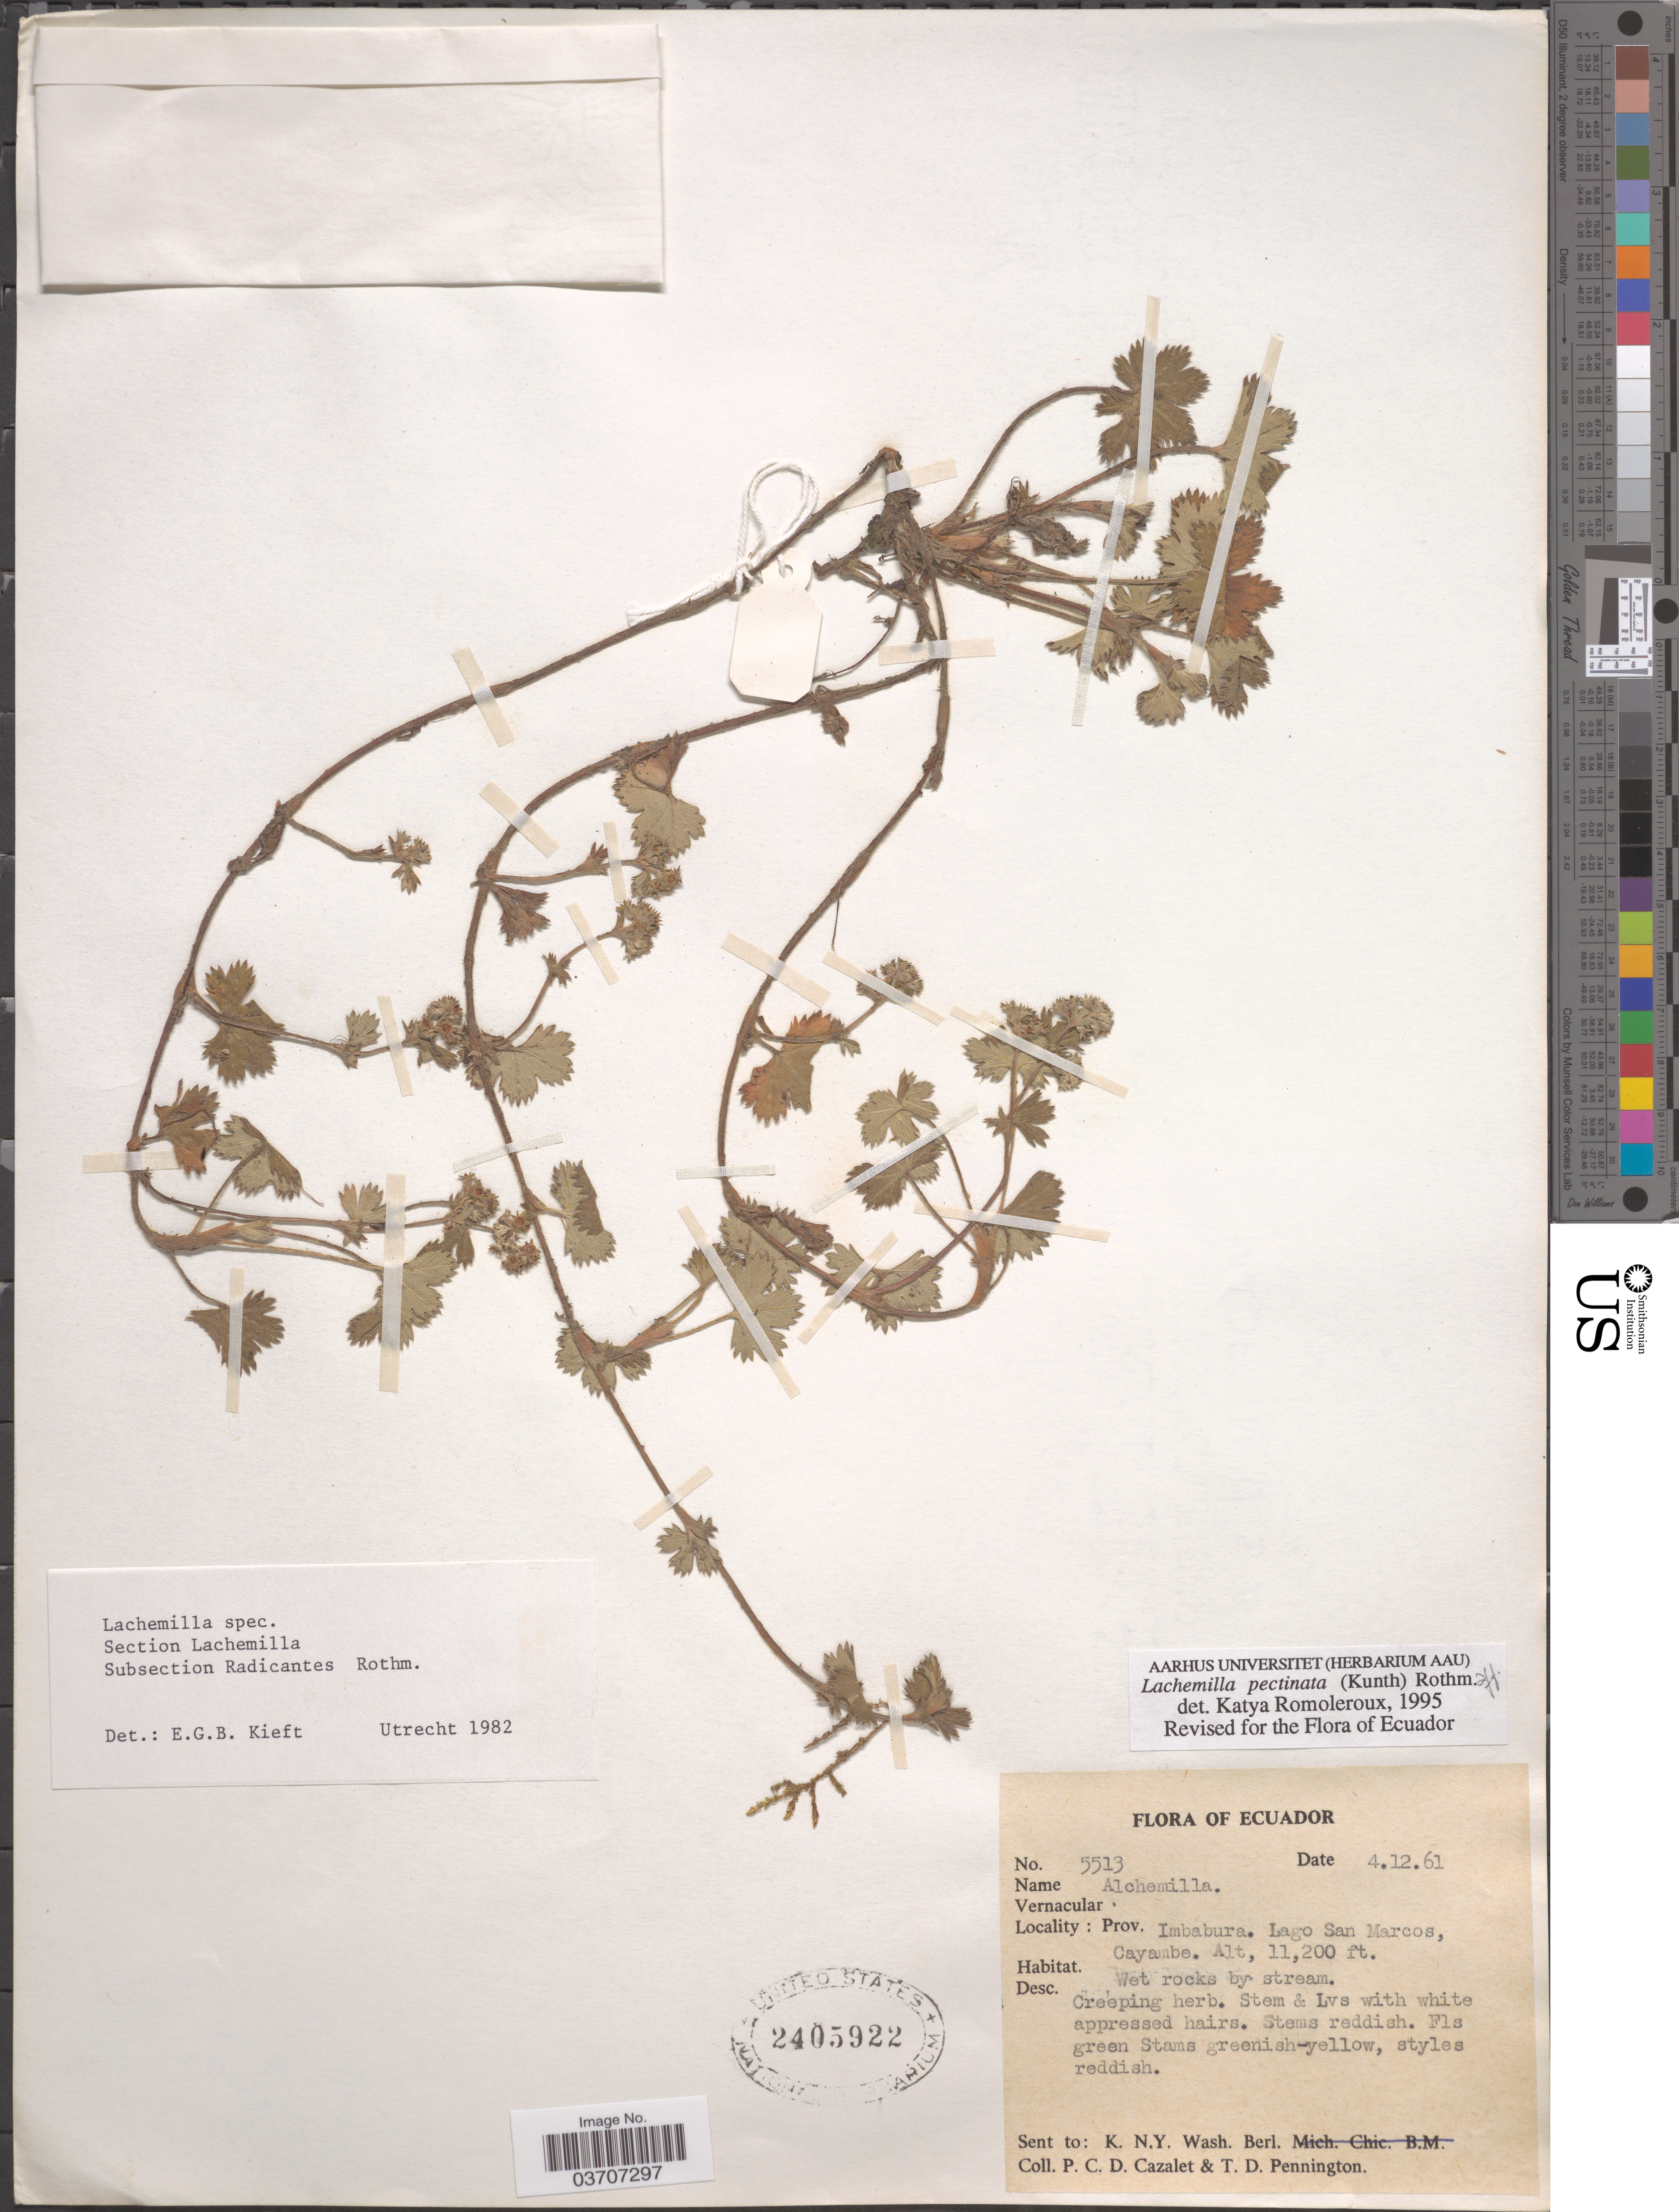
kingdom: Plantae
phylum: Tracheophyta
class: Magnoliopsida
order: Rosales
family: Rosaceae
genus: Lachemilla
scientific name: Lachemilla pectinata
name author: (Kunth) Rothm.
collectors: P. C. D. Cazalet & T. D. Pennington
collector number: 5513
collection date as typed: Transcribed d/m/y: 4/12/61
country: Ecuador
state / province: Imbabura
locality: Lago San Marcos, Cayambe.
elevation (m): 3414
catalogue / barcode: US 2405922